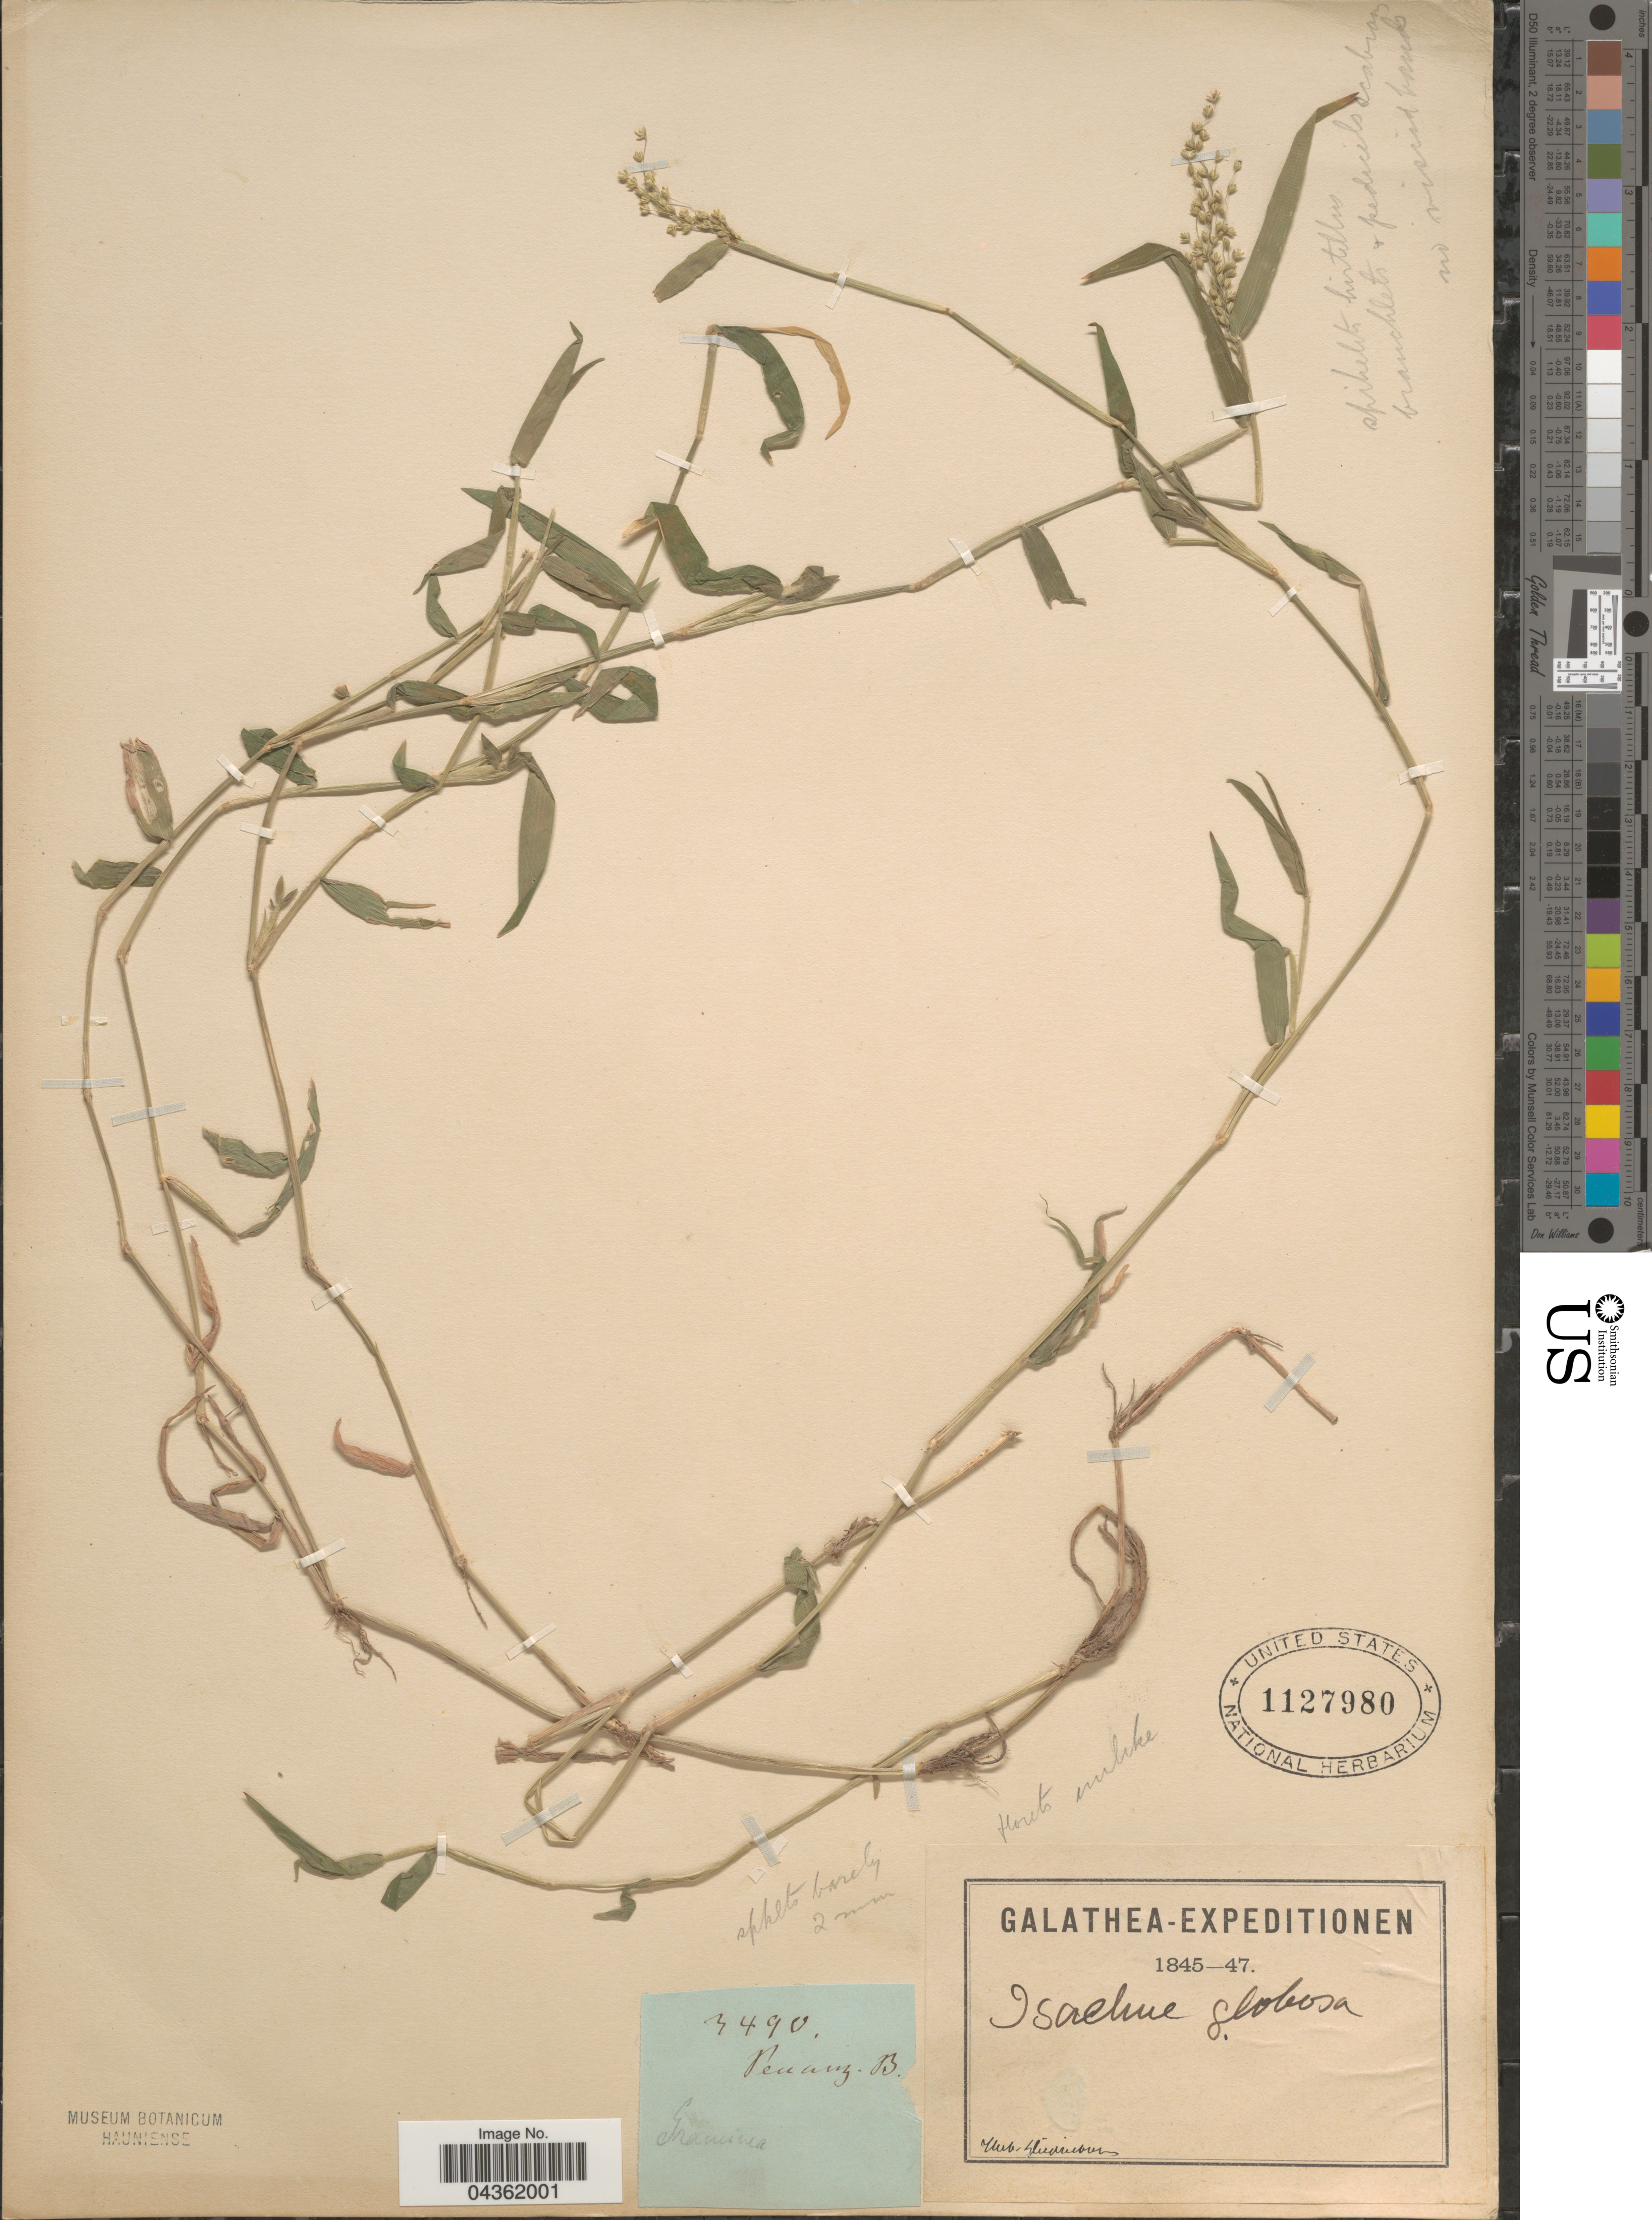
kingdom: Plantae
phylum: Tracheophyta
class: Liliopsida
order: Poales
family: Poaceae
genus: Isachne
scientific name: Isachne sp.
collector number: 3490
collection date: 1845/1847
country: Malaysia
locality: Galathea-Expeditionen. Penang. B.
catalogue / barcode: US 1127980